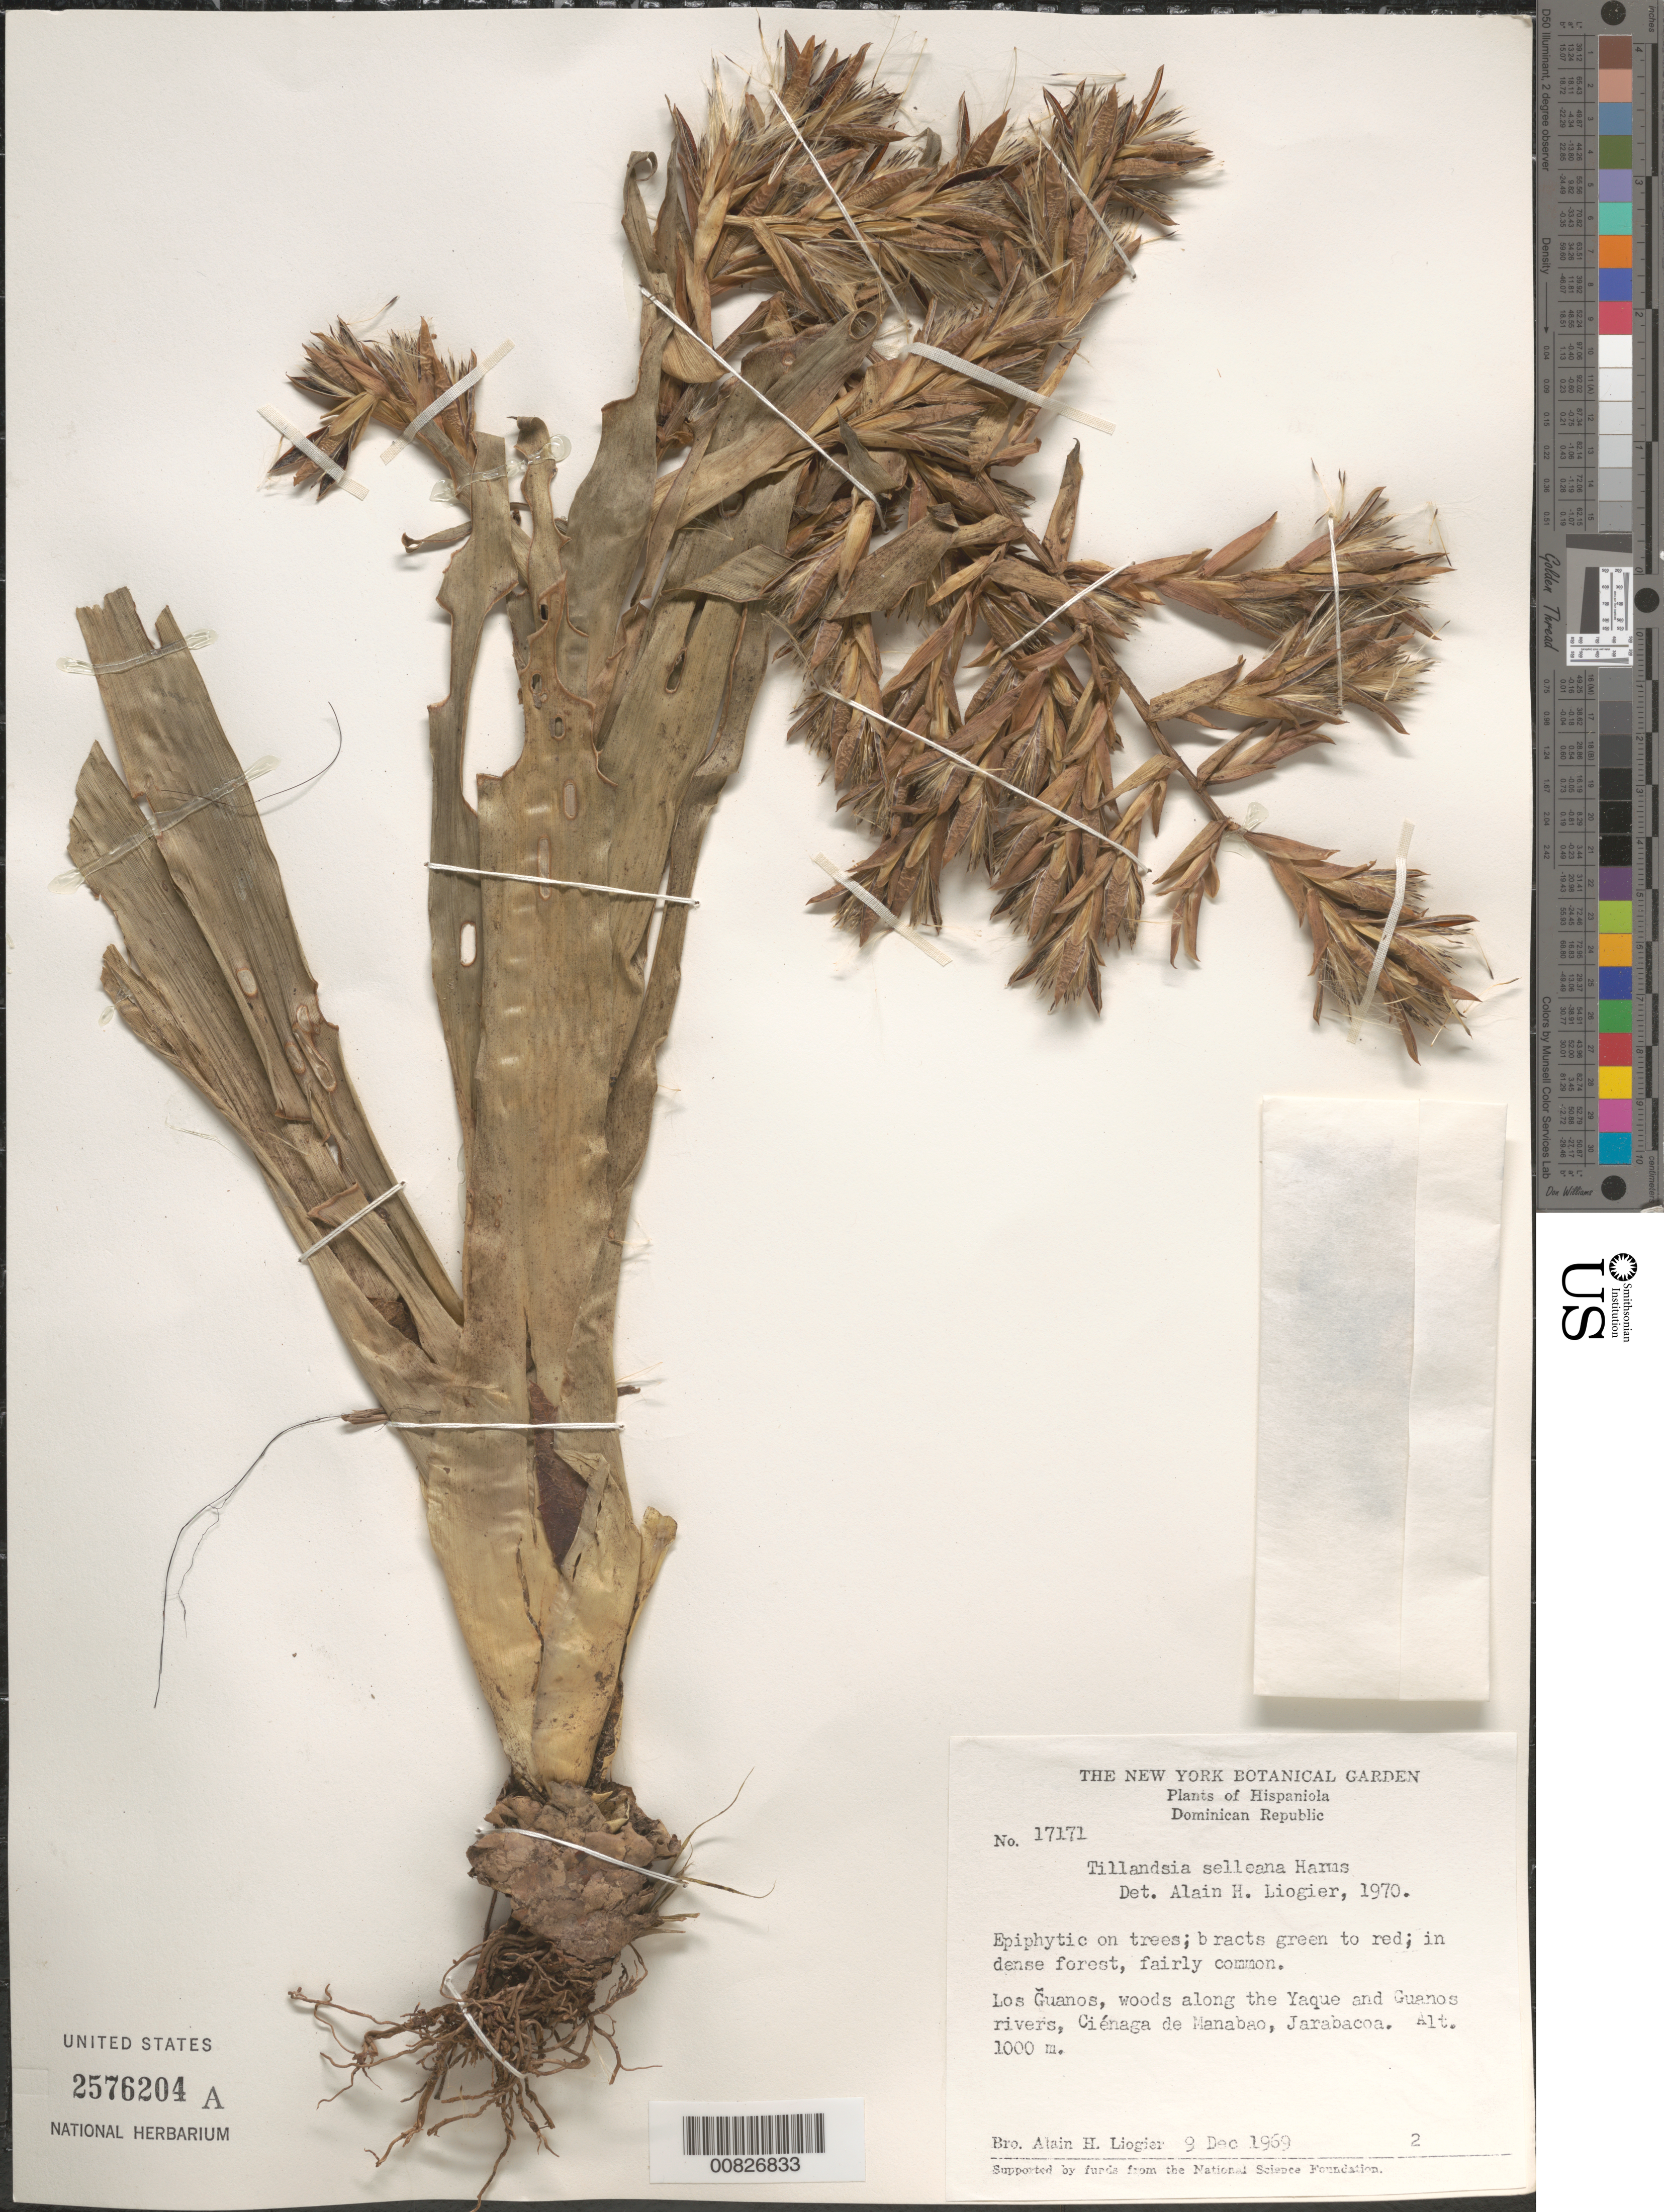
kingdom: Plantae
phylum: Tracheophyta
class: Liliopsida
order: Poales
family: Bromeliaceae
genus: Tillandsia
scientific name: Tillandsia selleana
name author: Harms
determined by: Liogier, Alain H.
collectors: A. H. Liogier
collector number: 17171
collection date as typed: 09 Dec 1969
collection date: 1969-12-09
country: Dominican Republic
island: Hispaniola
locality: Los Guanos, woods along the Yaque and Guanos rivers, Ciénaga de Manabao, Jarabacoa.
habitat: On trees; in dense forest.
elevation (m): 1000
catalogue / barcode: US 2576204A